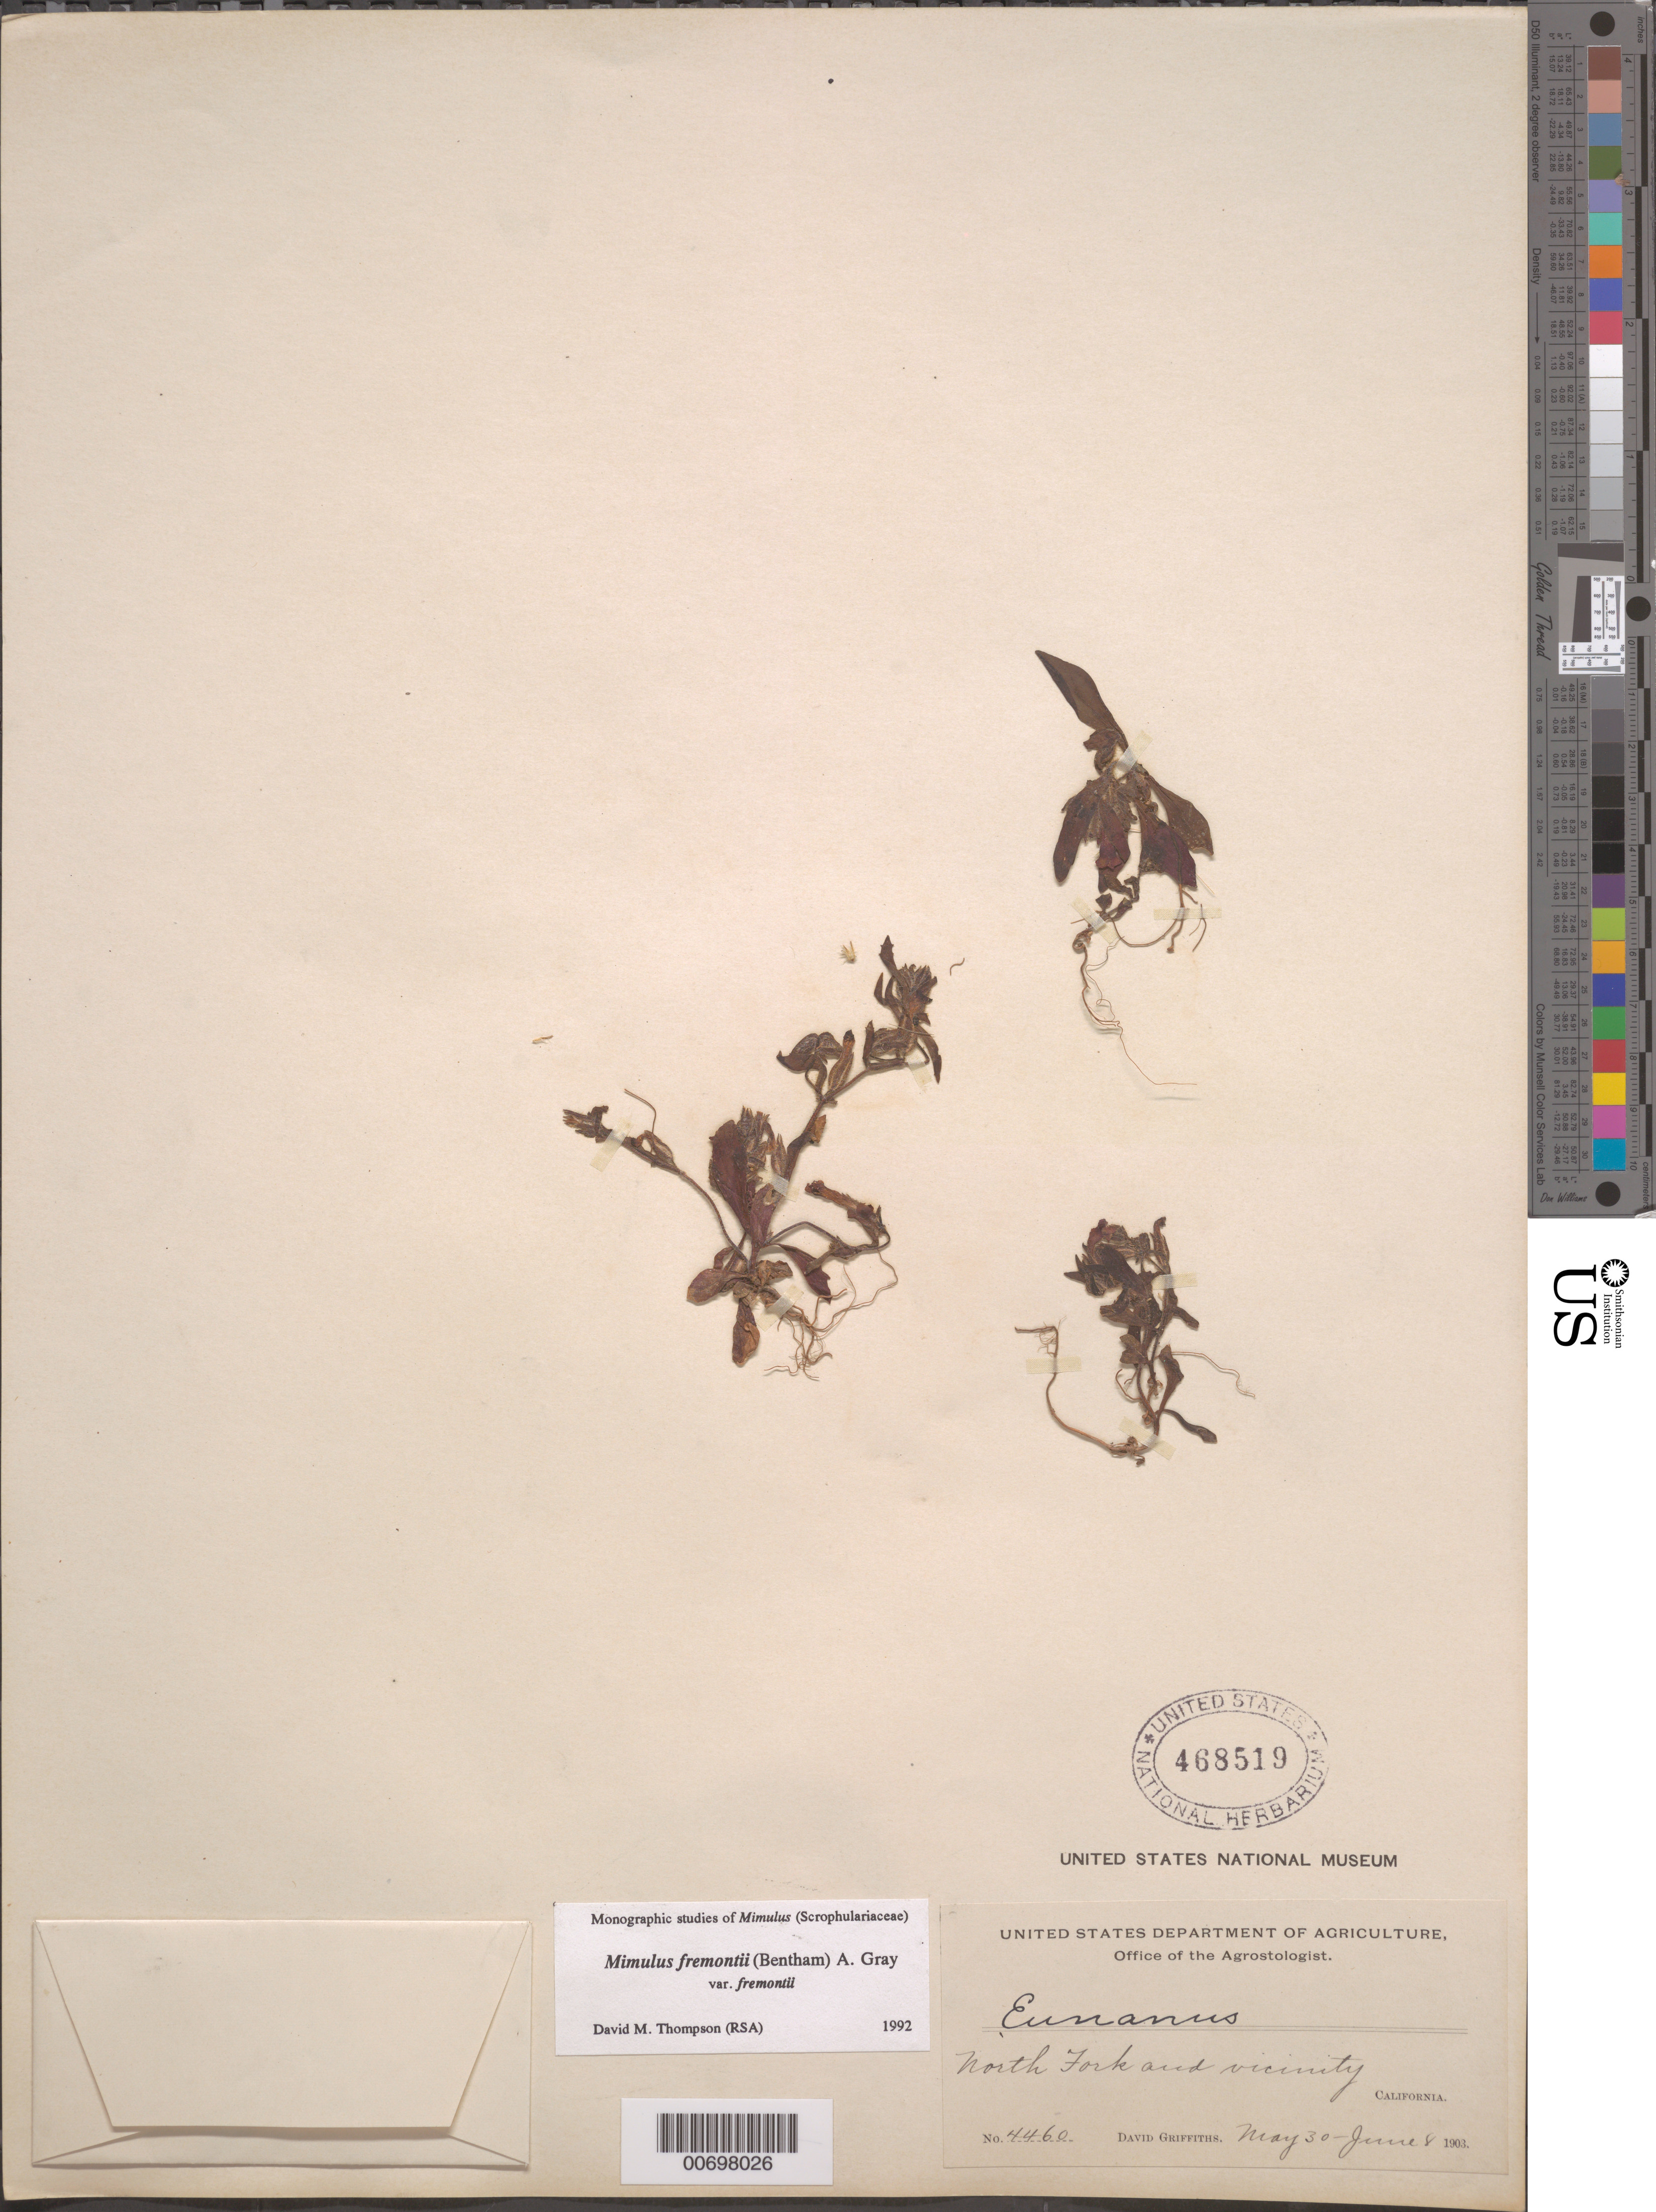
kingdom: Plantae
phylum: Tracheophyta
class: Magnoliopsida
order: Lamiales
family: Phrymaceae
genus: Mimulus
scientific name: Mimulus fremontii var. fremontii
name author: (Benth.) A. Gray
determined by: Thompson, D. M., (RSA), Rancho Santa Ana Botanic Garden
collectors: D. Griffiths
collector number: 4460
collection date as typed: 30 May 1903 to 08 Jun 1903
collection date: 1903-05-30/1903-06-08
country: United States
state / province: California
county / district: Riverside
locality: North Fork and vicinity.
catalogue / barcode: US 468519